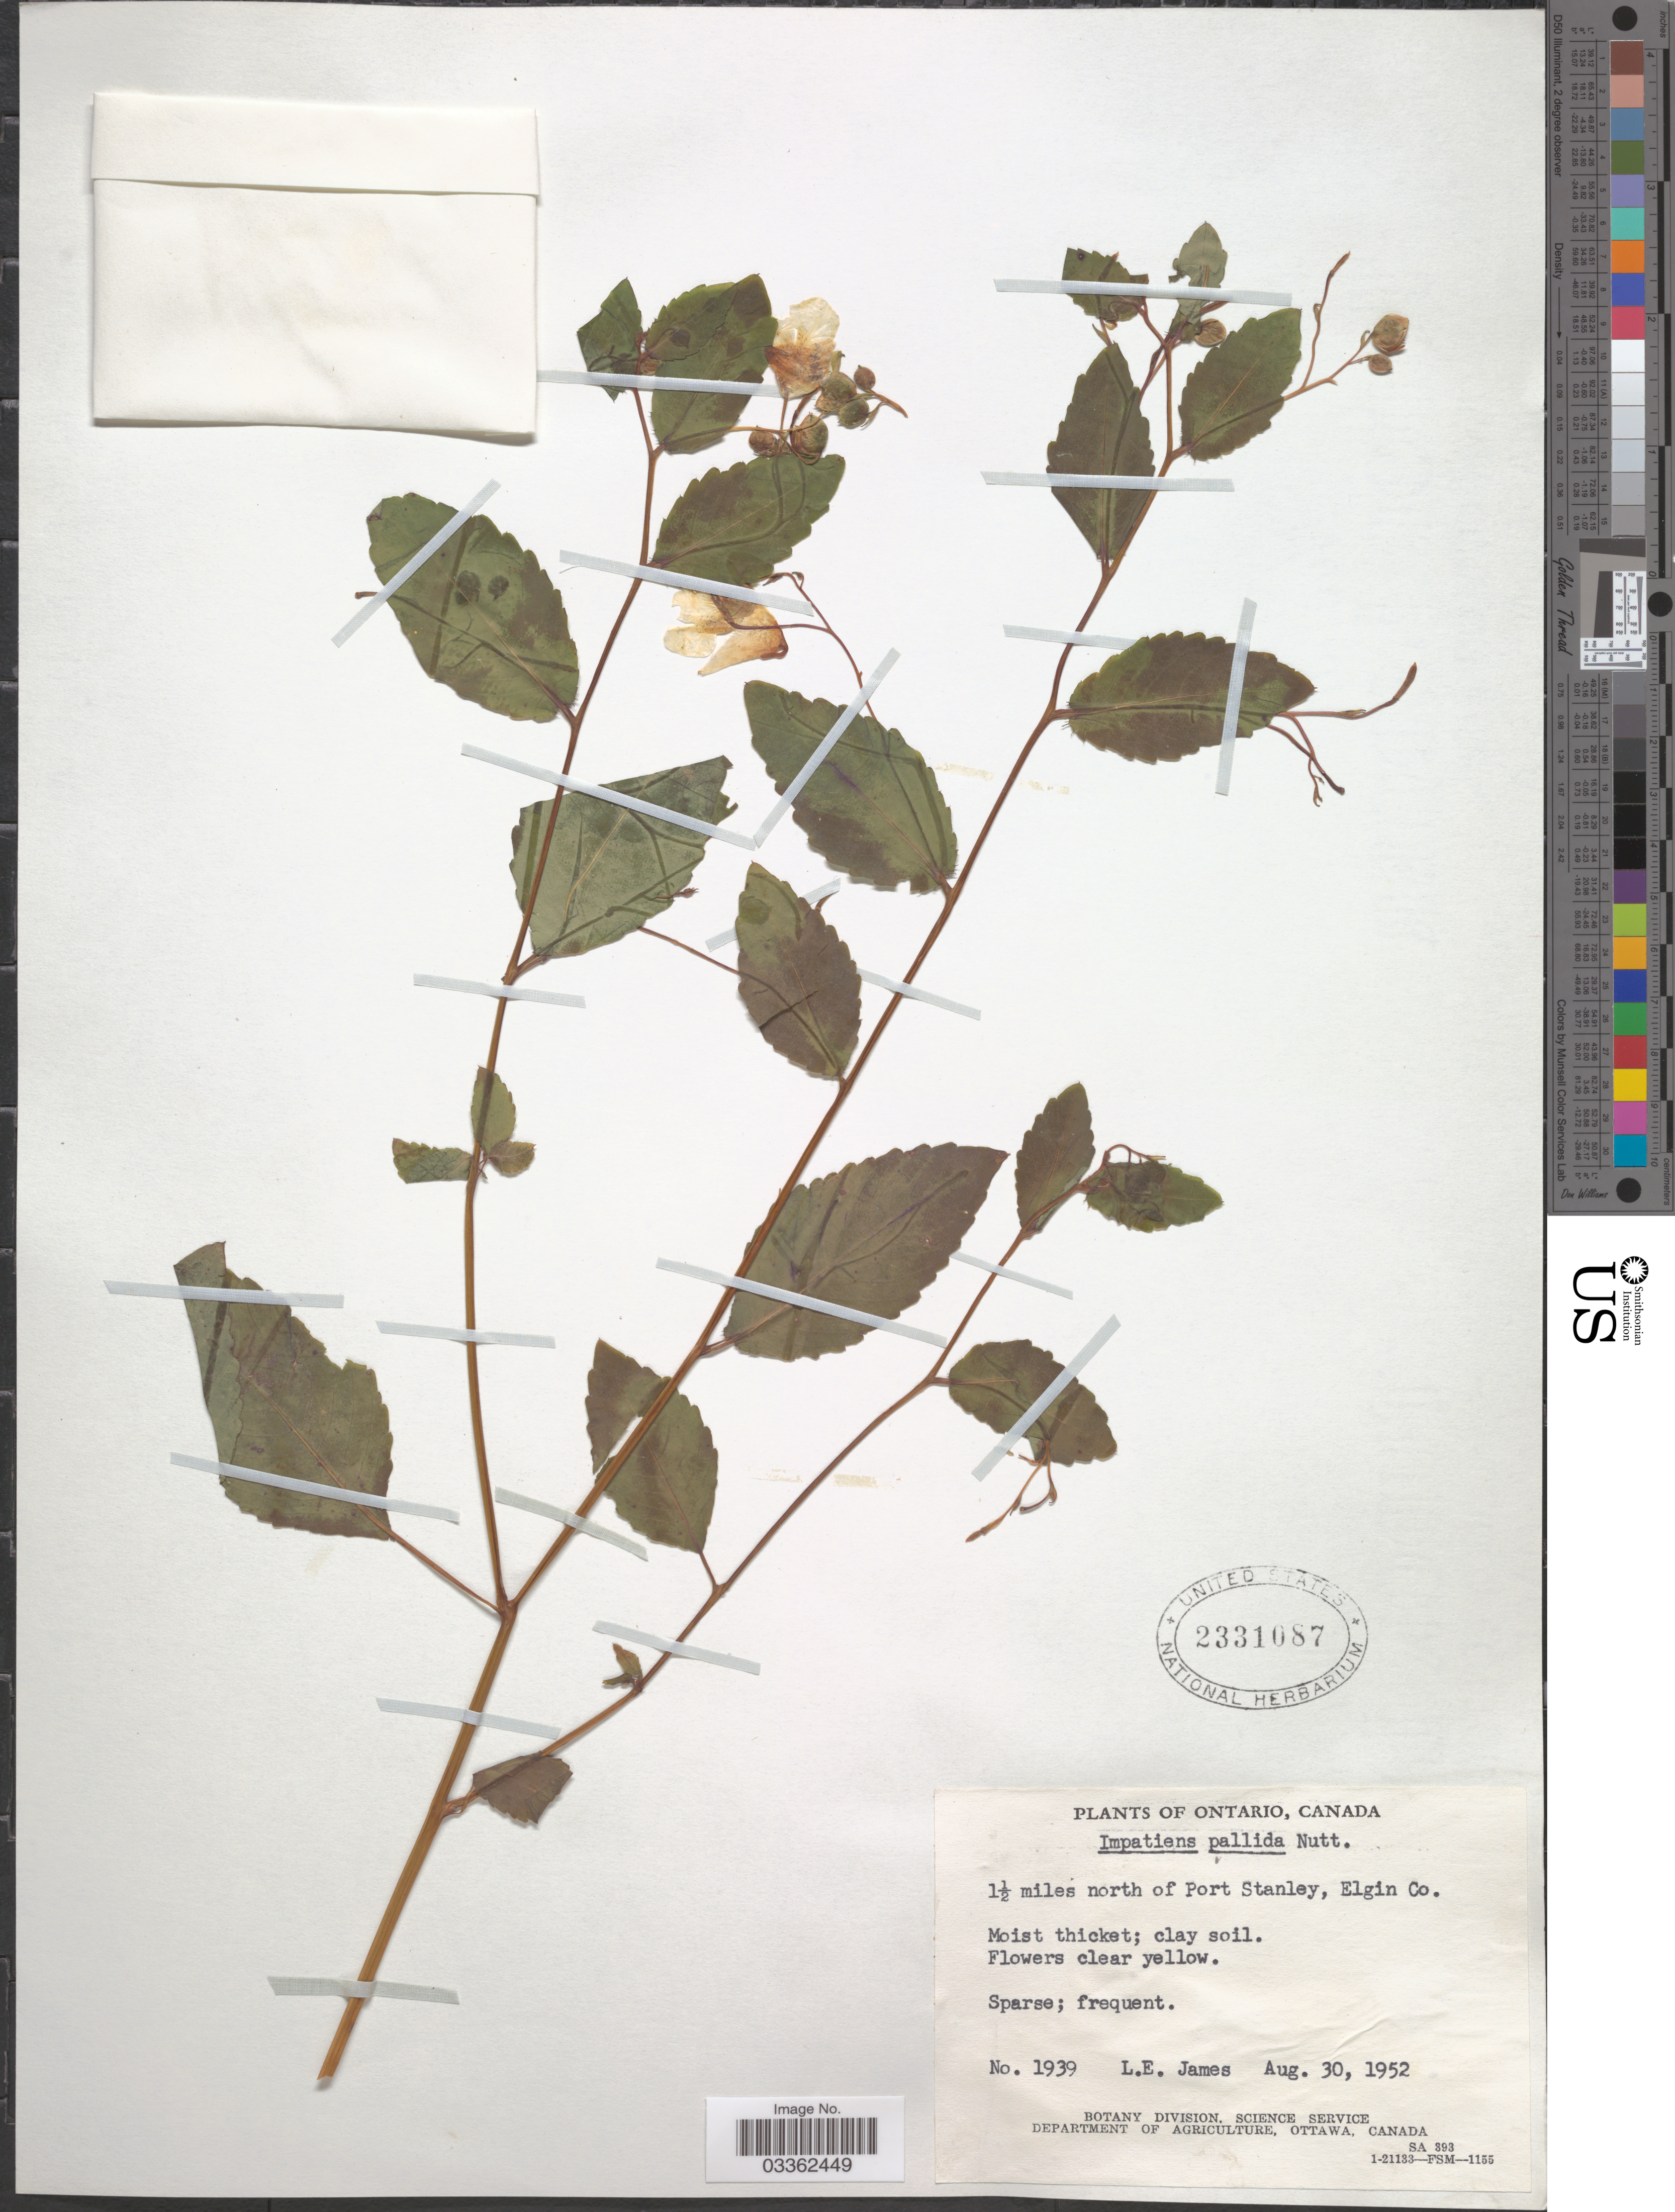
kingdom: Plantae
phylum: Tracheophyta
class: Magnoliopsida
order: Ericales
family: Balsaminaceae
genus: Impatiens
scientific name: Impatiens pallida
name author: Nutt.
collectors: L. E. James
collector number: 1939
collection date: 1952-08-30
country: Canada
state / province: Ontario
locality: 1½ miles north of Port Stanley, Elgin Co.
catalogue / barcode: US 2331087